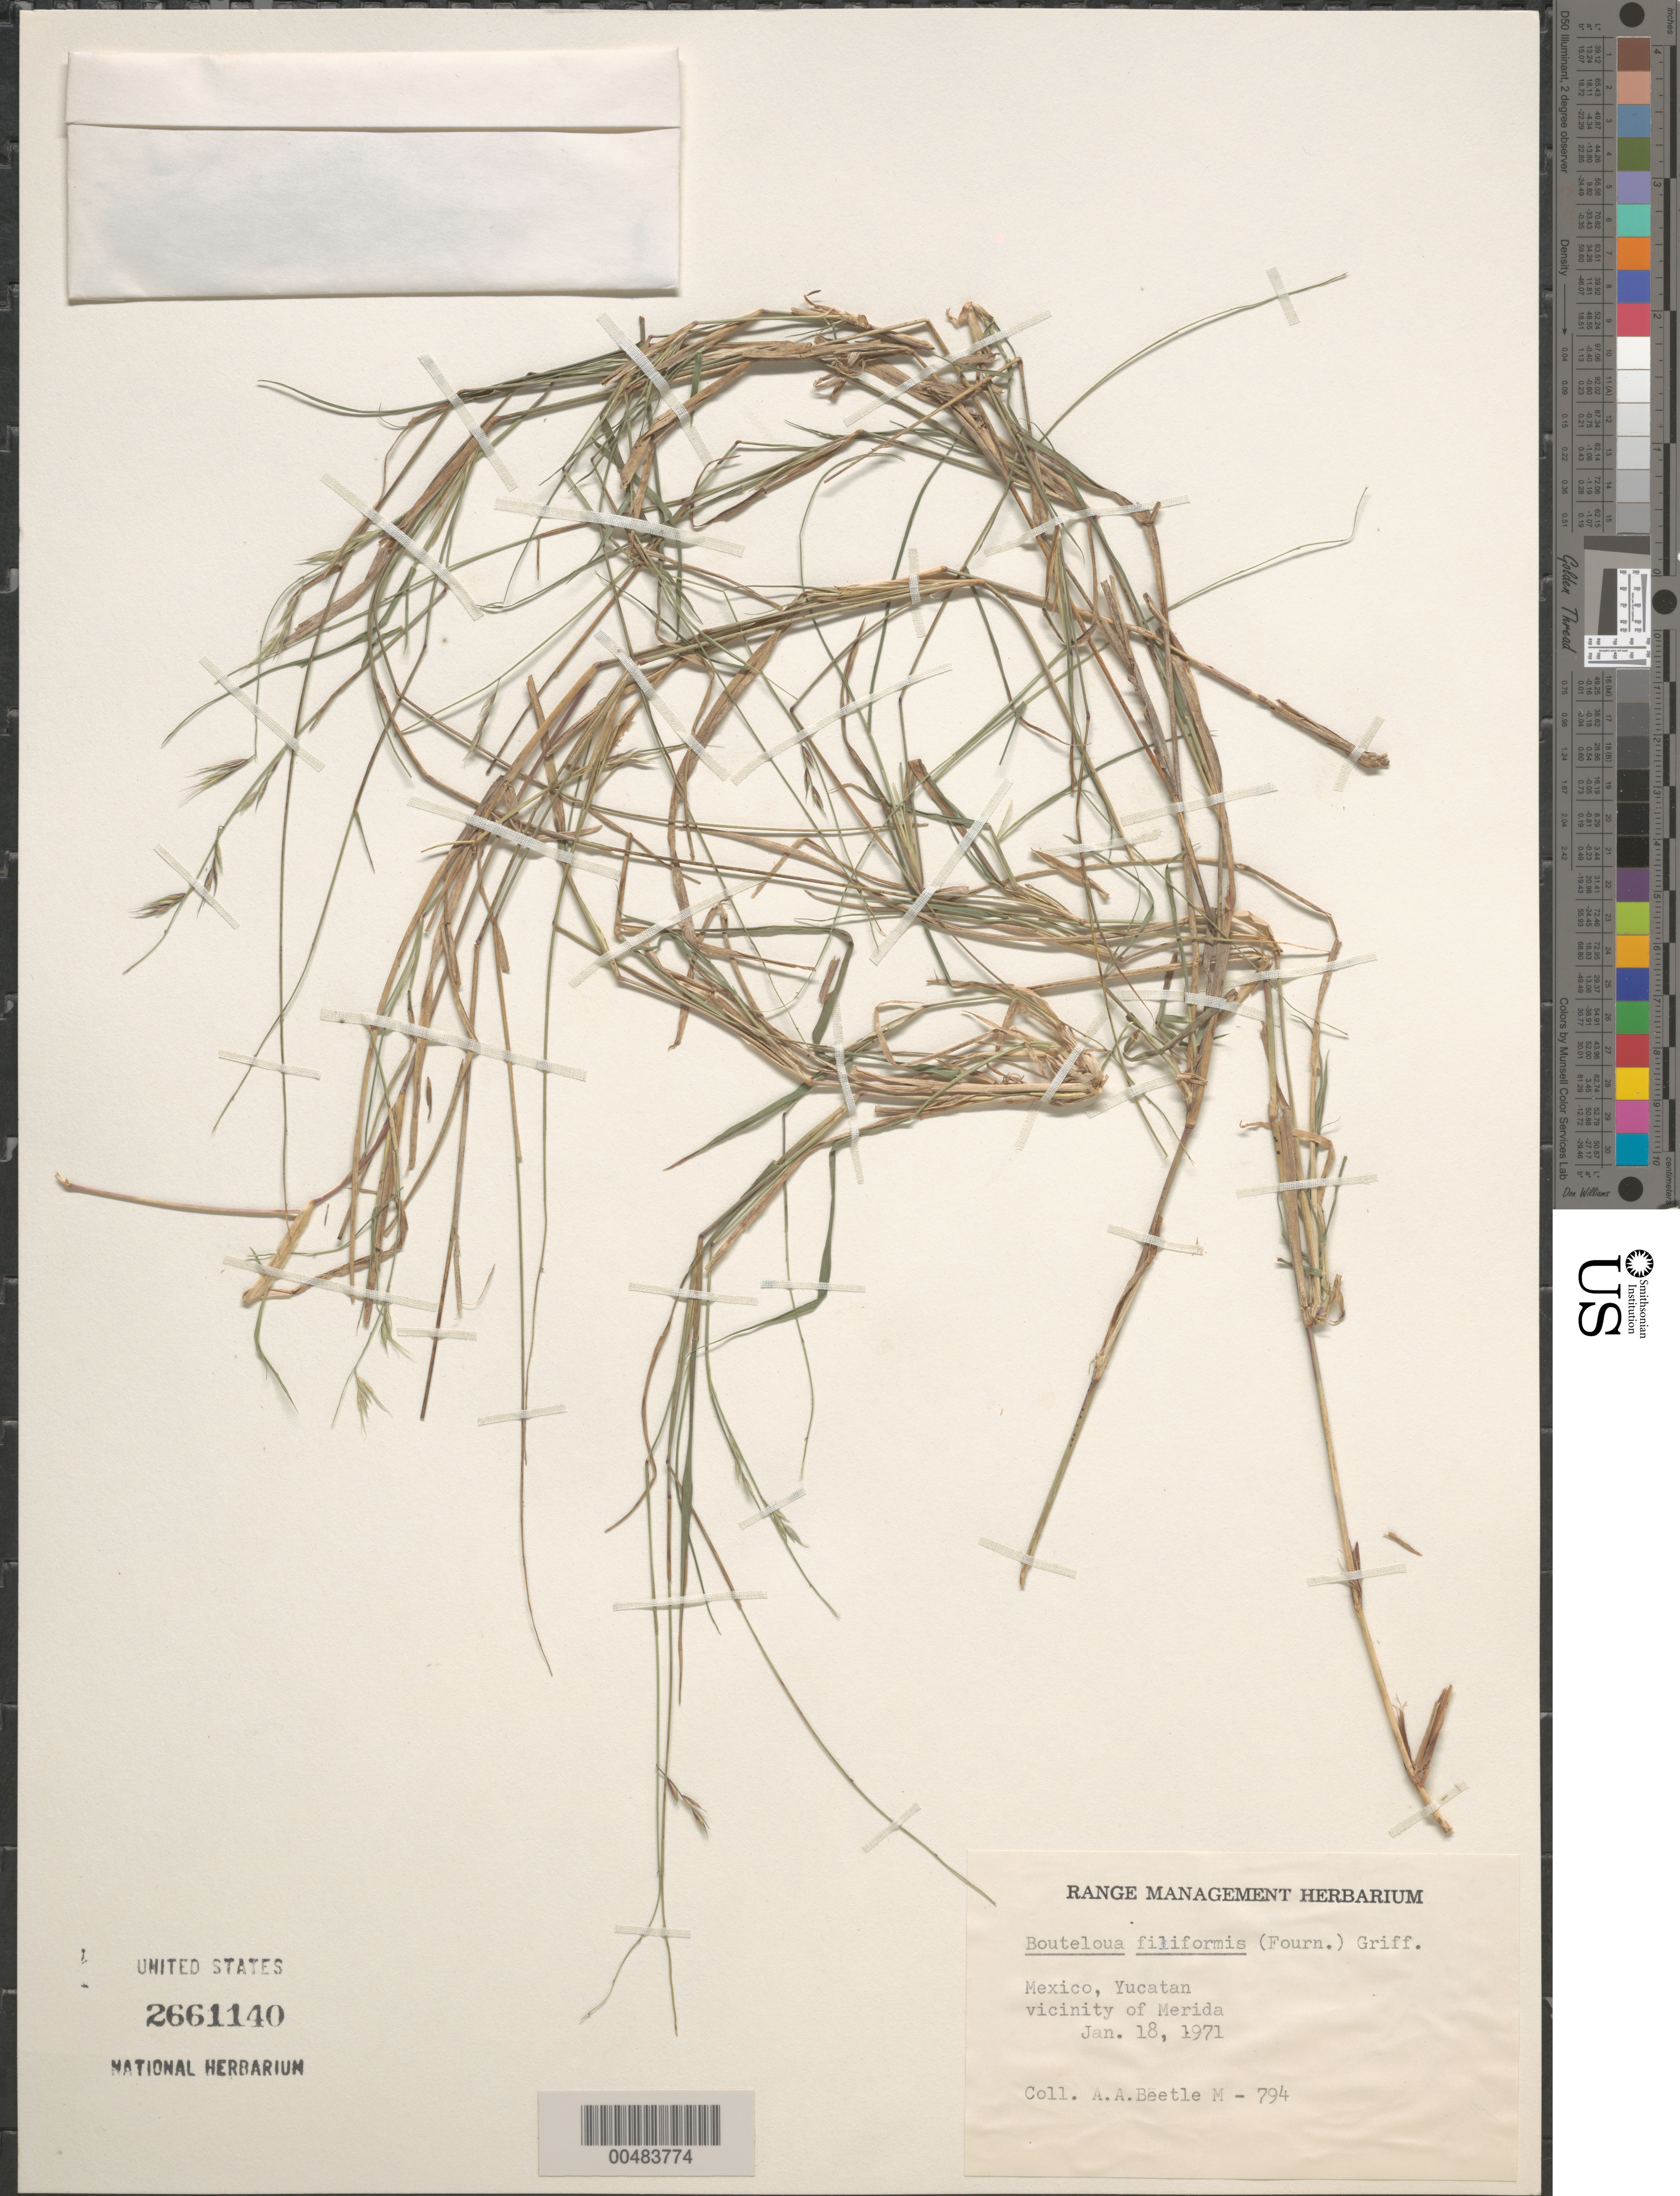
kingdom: Plantae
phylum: Tracheophyta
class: Liliopsida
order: Poales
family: Poaceae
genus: Bouteloua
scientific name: Bouteloua repens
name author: (Kunth) Scribn. & Merr.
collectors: A. A. Beetle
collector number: M-794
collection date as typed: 18 Jan 1971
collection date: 1971-01-18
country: Mexico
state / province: Yucatan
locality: Vicinity of Merida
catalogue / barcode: US 2661140